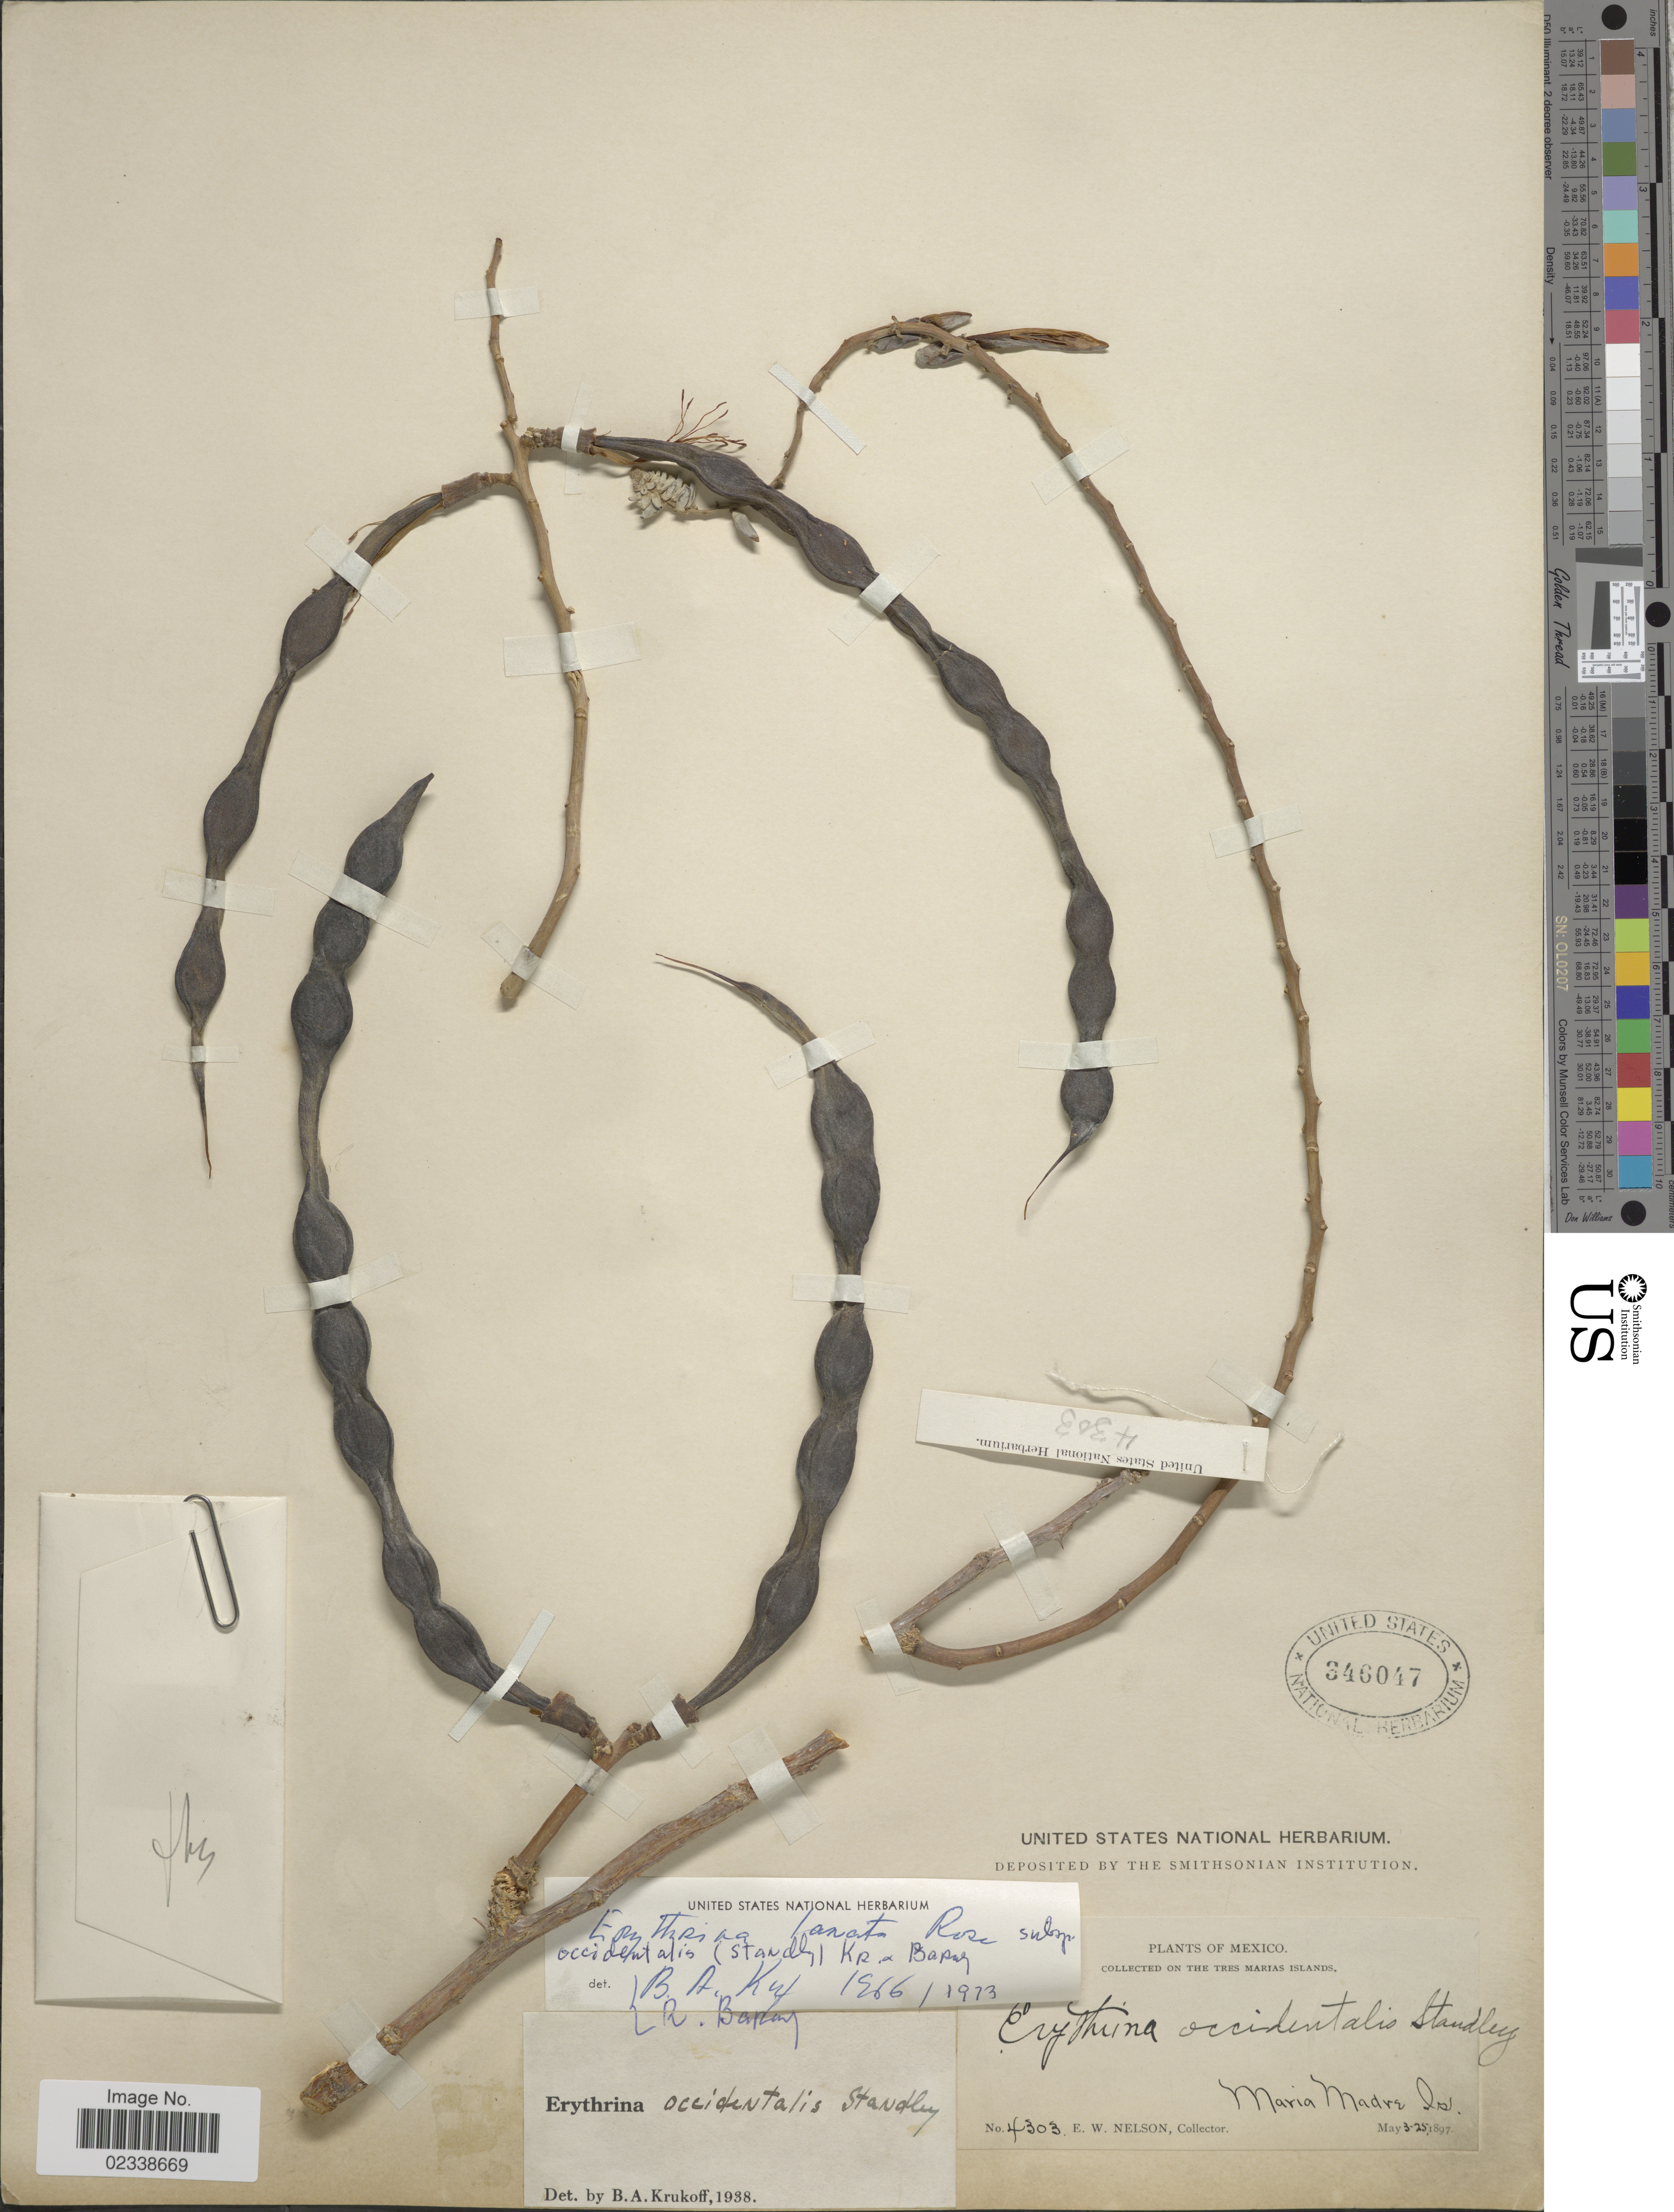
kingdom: Plantae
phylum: Tracheophyta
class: Magnoliopsida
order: Fabales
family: Fabaceae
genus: Erythrina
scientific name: Erythrina lanata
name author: Rose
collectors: E. W. Nelson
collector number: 4303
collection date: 1897-05-03/1897-05-25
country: Mexico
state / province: Nayarit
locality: Maria Madre Is.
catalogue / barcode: US 346047